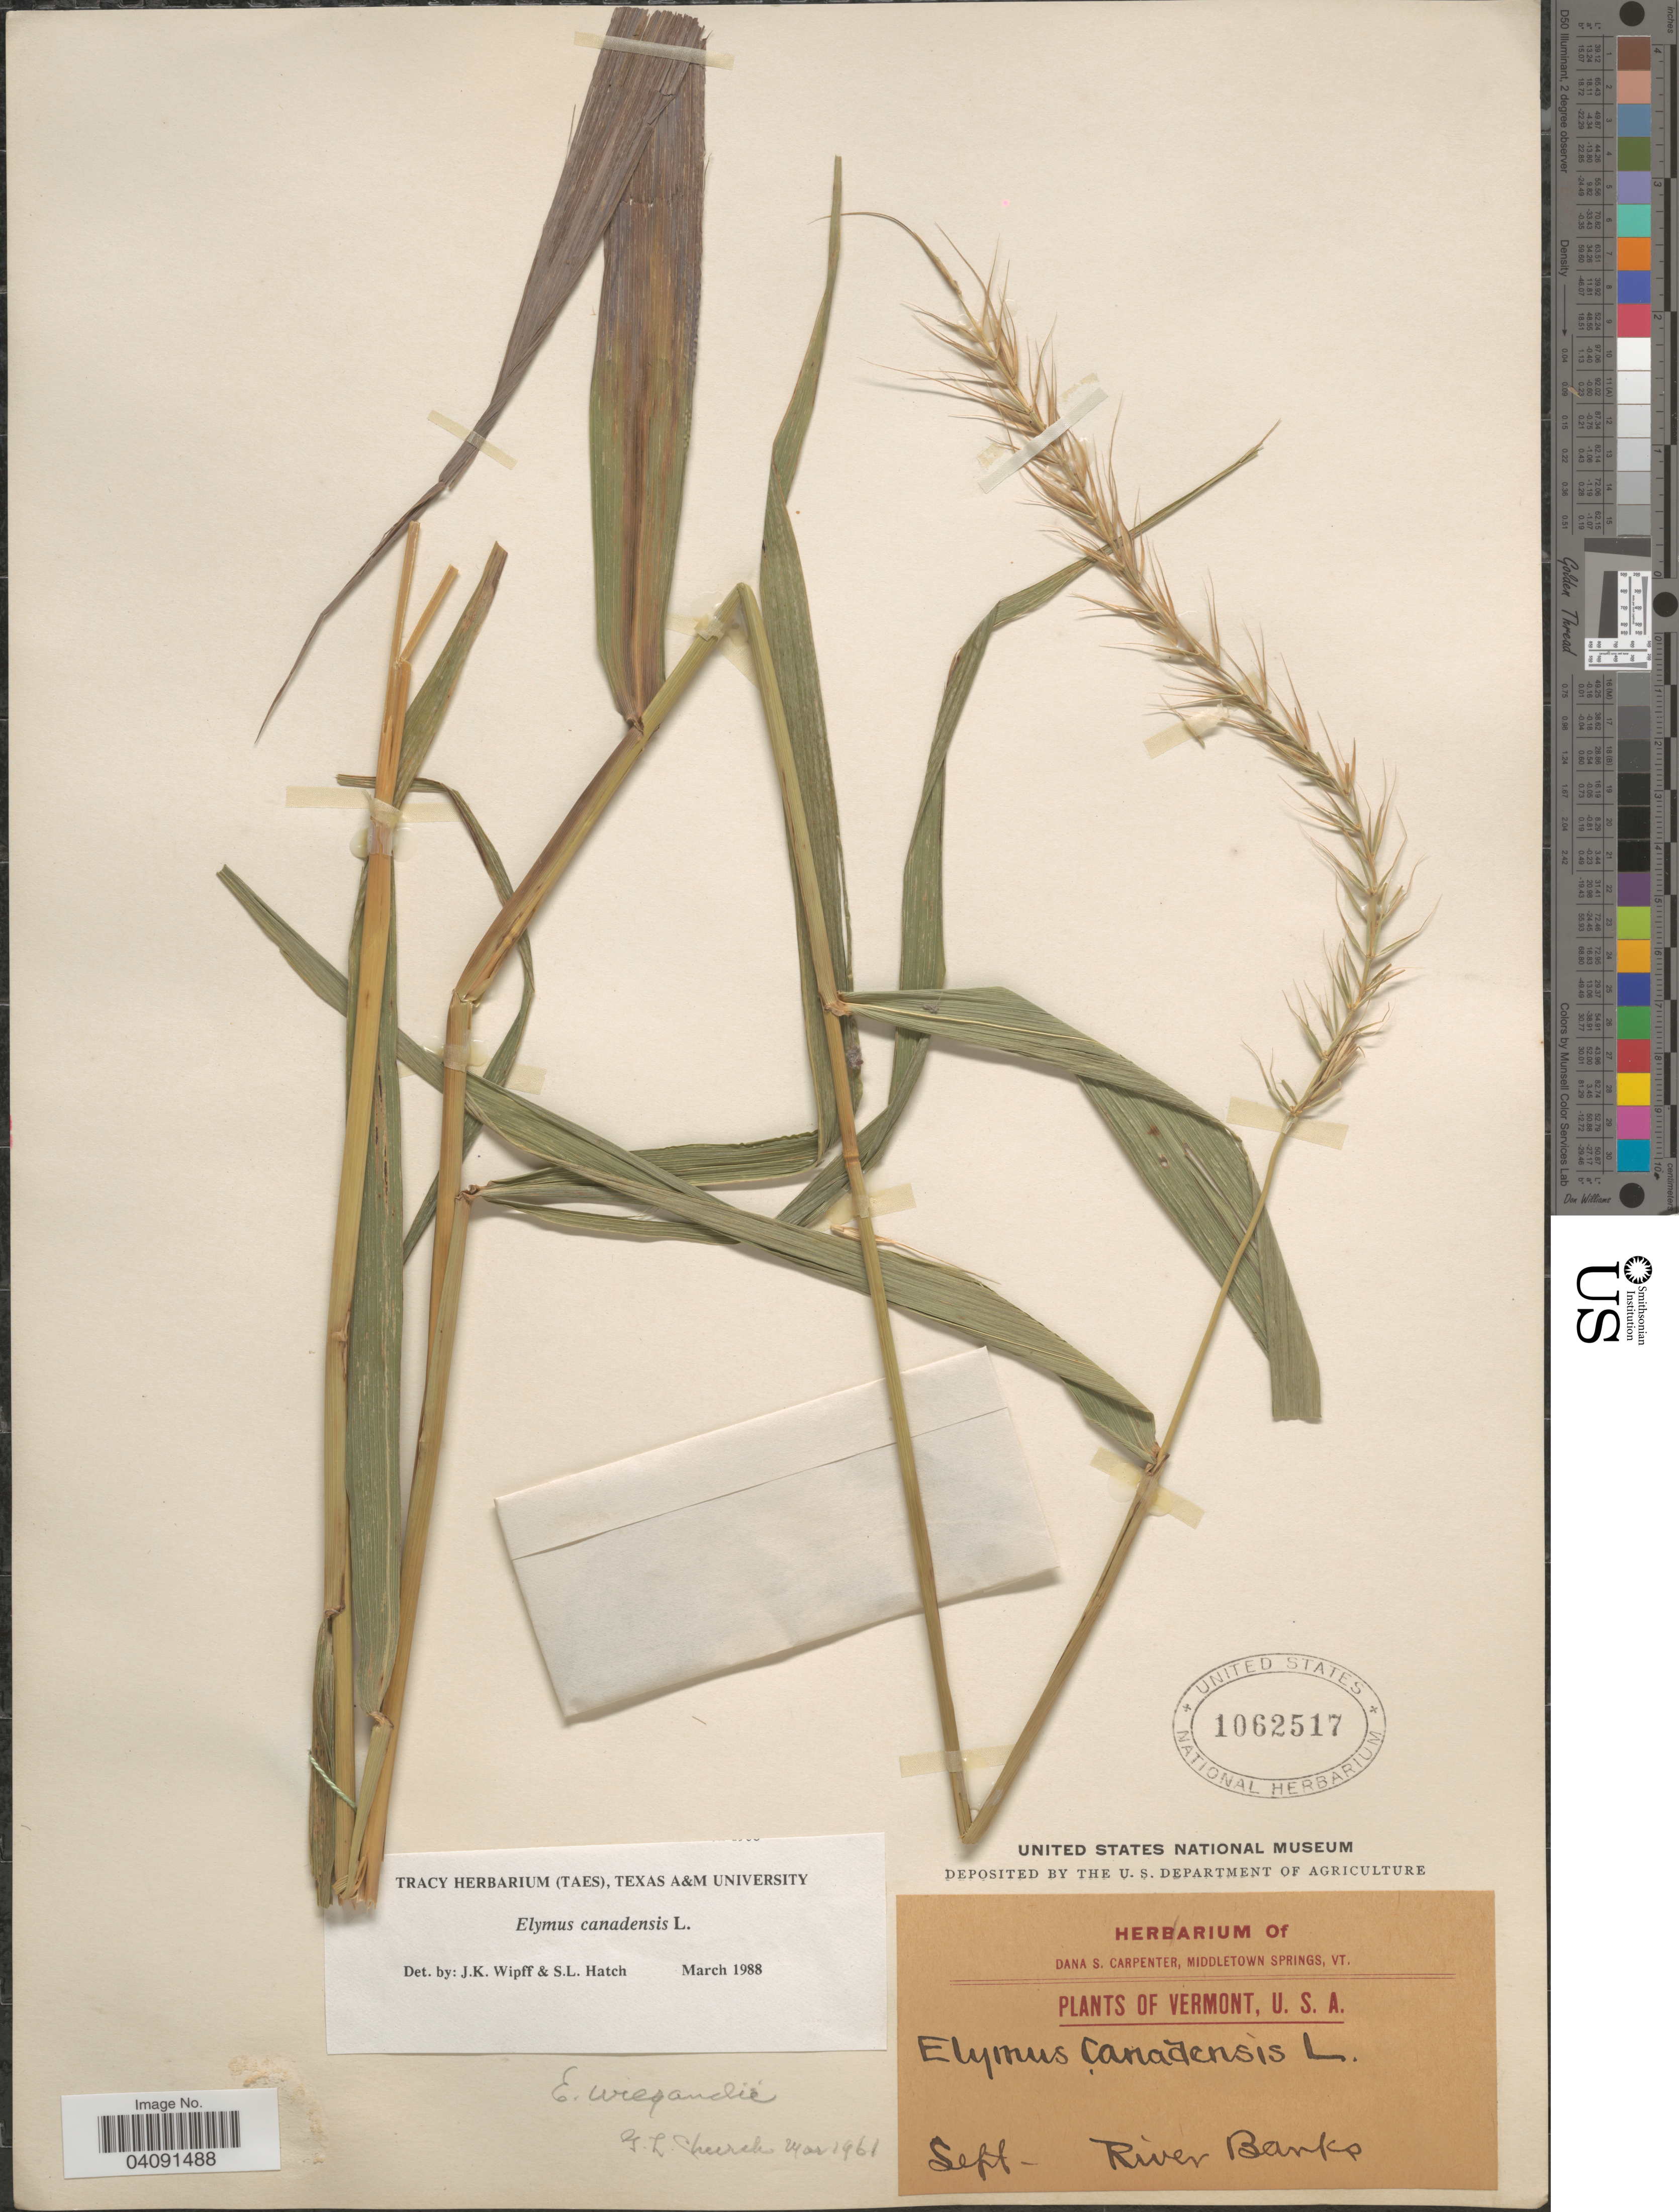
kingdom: Plantae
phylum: Tracheophyta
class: Liliopsida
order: Poales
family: Poaceae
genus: Elymus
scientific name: Elymus canadensis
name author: L.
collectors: D. Carpenter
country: United States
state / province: Vermont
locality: River Banks.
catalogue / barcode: US 1062517